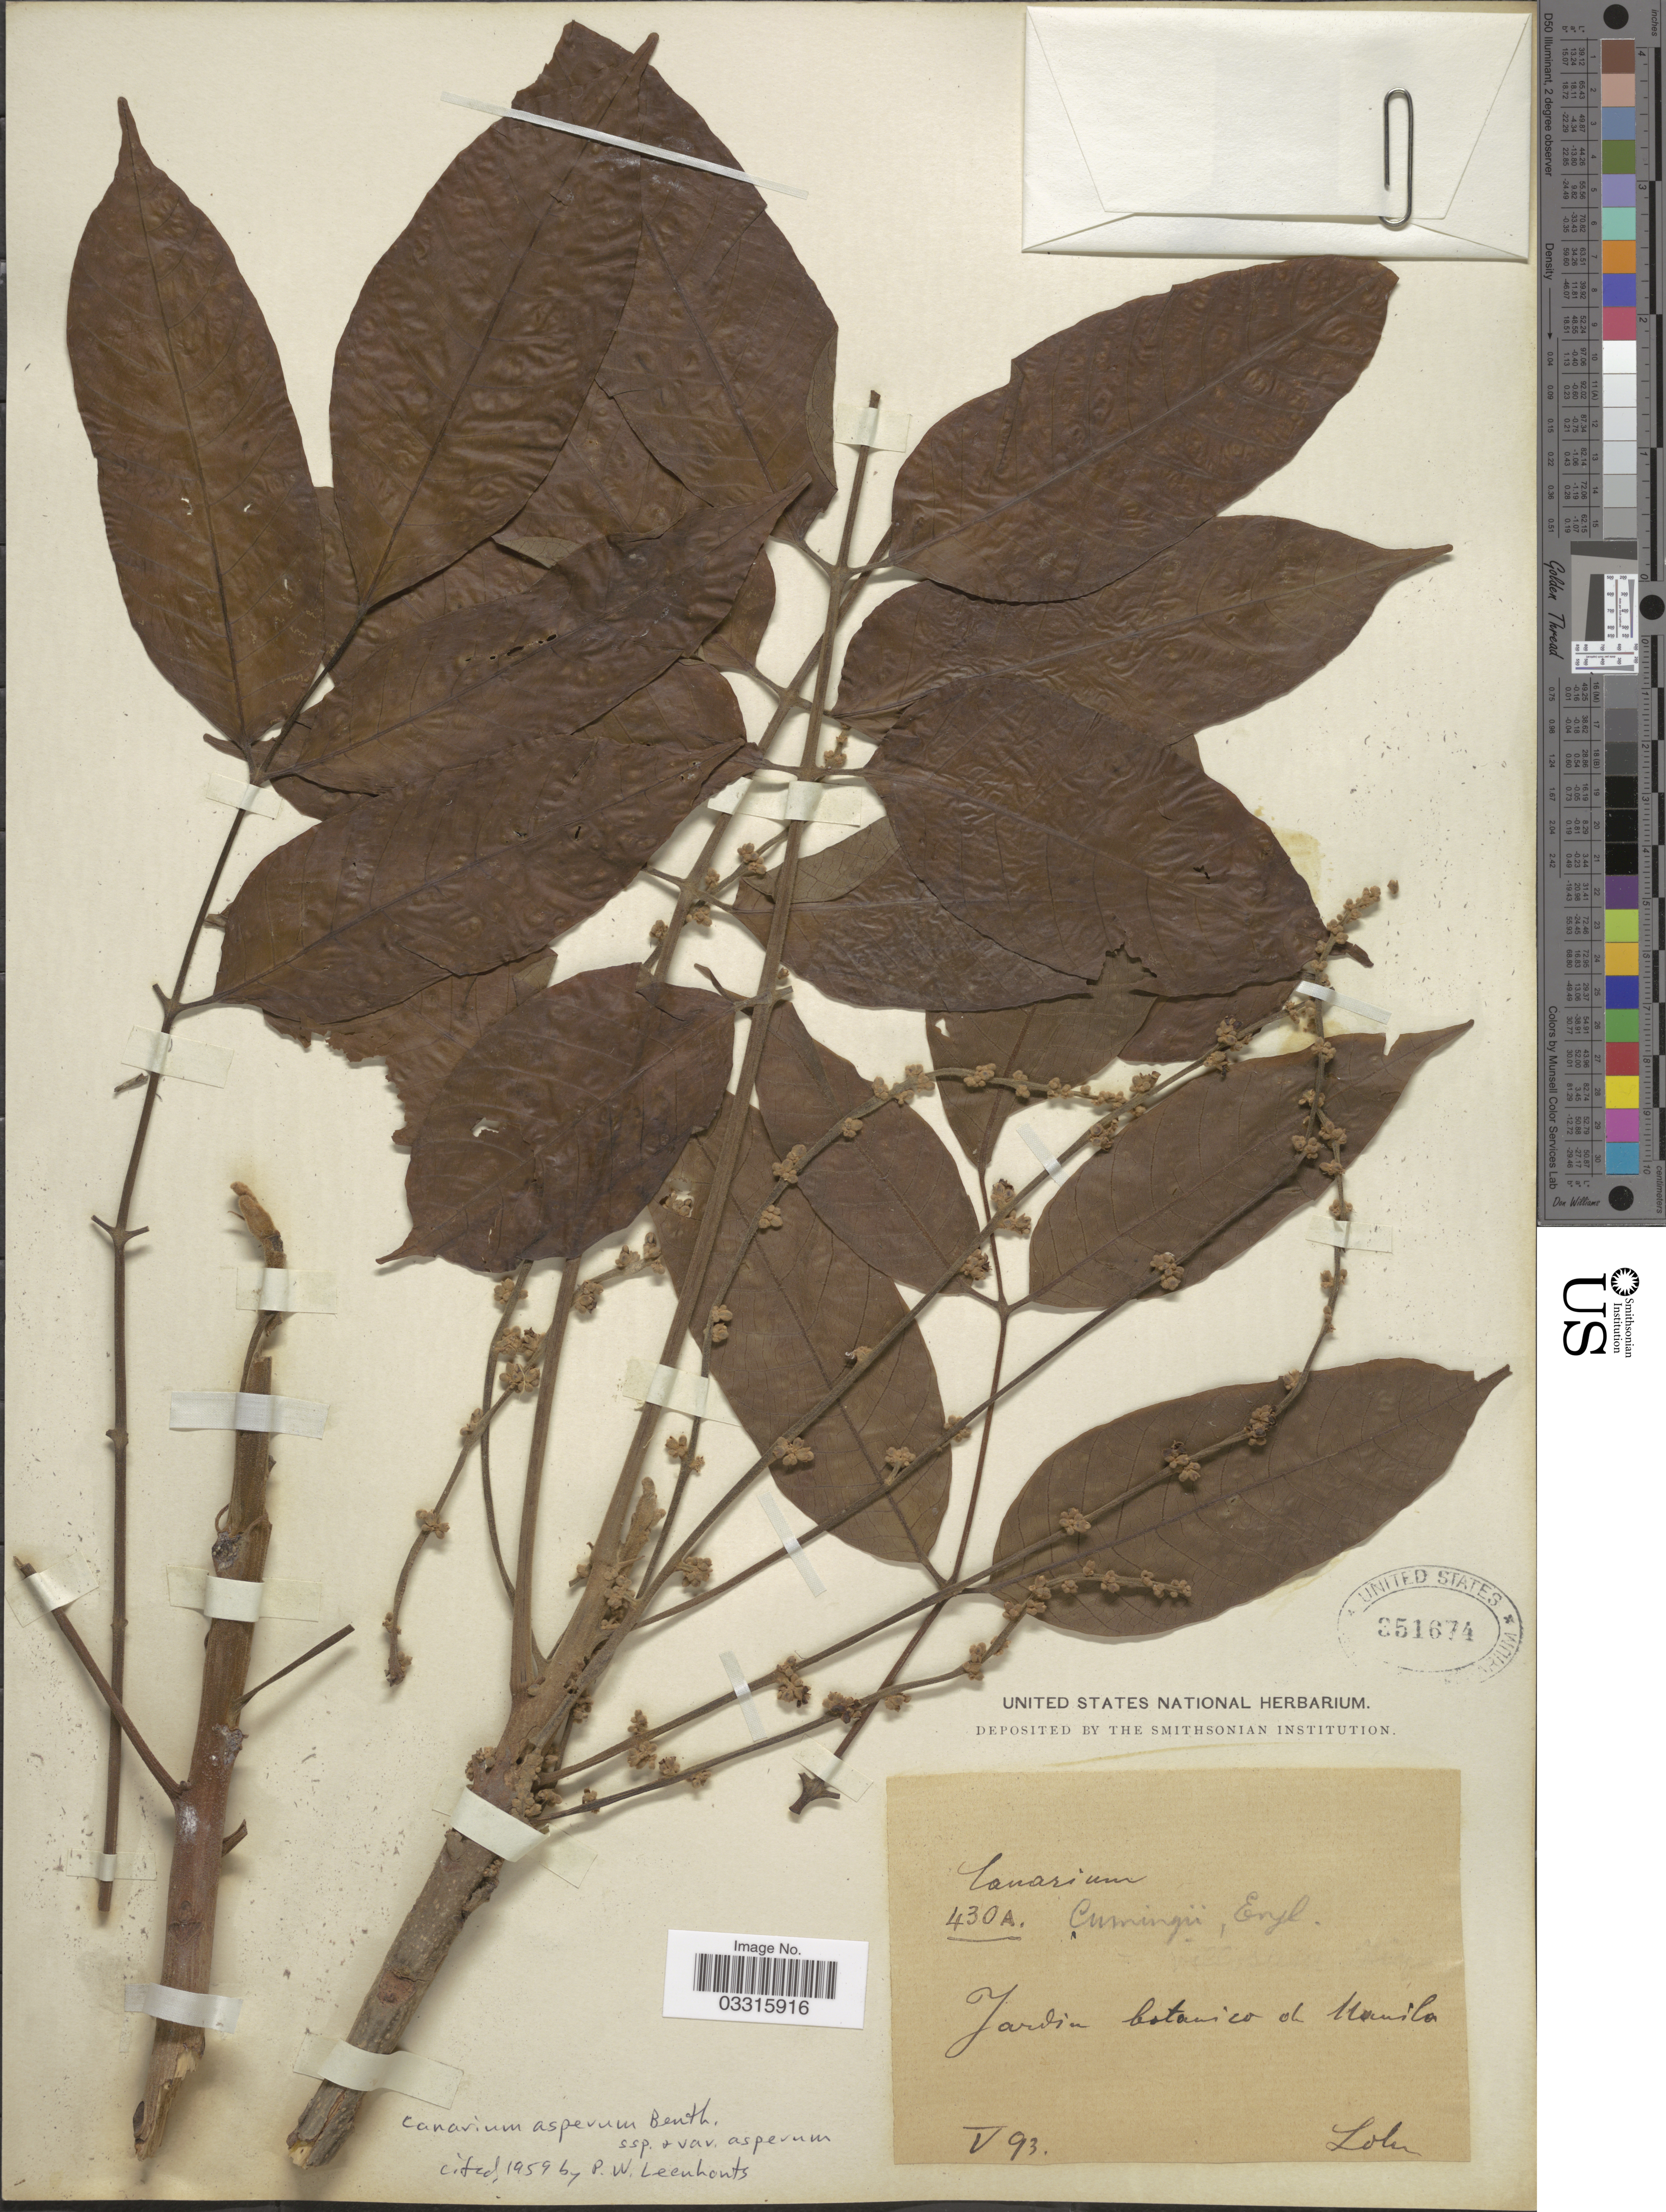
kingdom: Plantae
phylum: Tracheophyta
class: Magnoliopsida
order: Sapindales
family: Burseraceae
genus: Canarium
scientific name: Canarium asperum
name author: Benth.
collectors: Loher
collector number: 430A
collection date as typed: Transcribed d/m/y: /5/93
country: Philippines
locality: Jardin botanico de Manila.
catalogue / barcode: US 351674